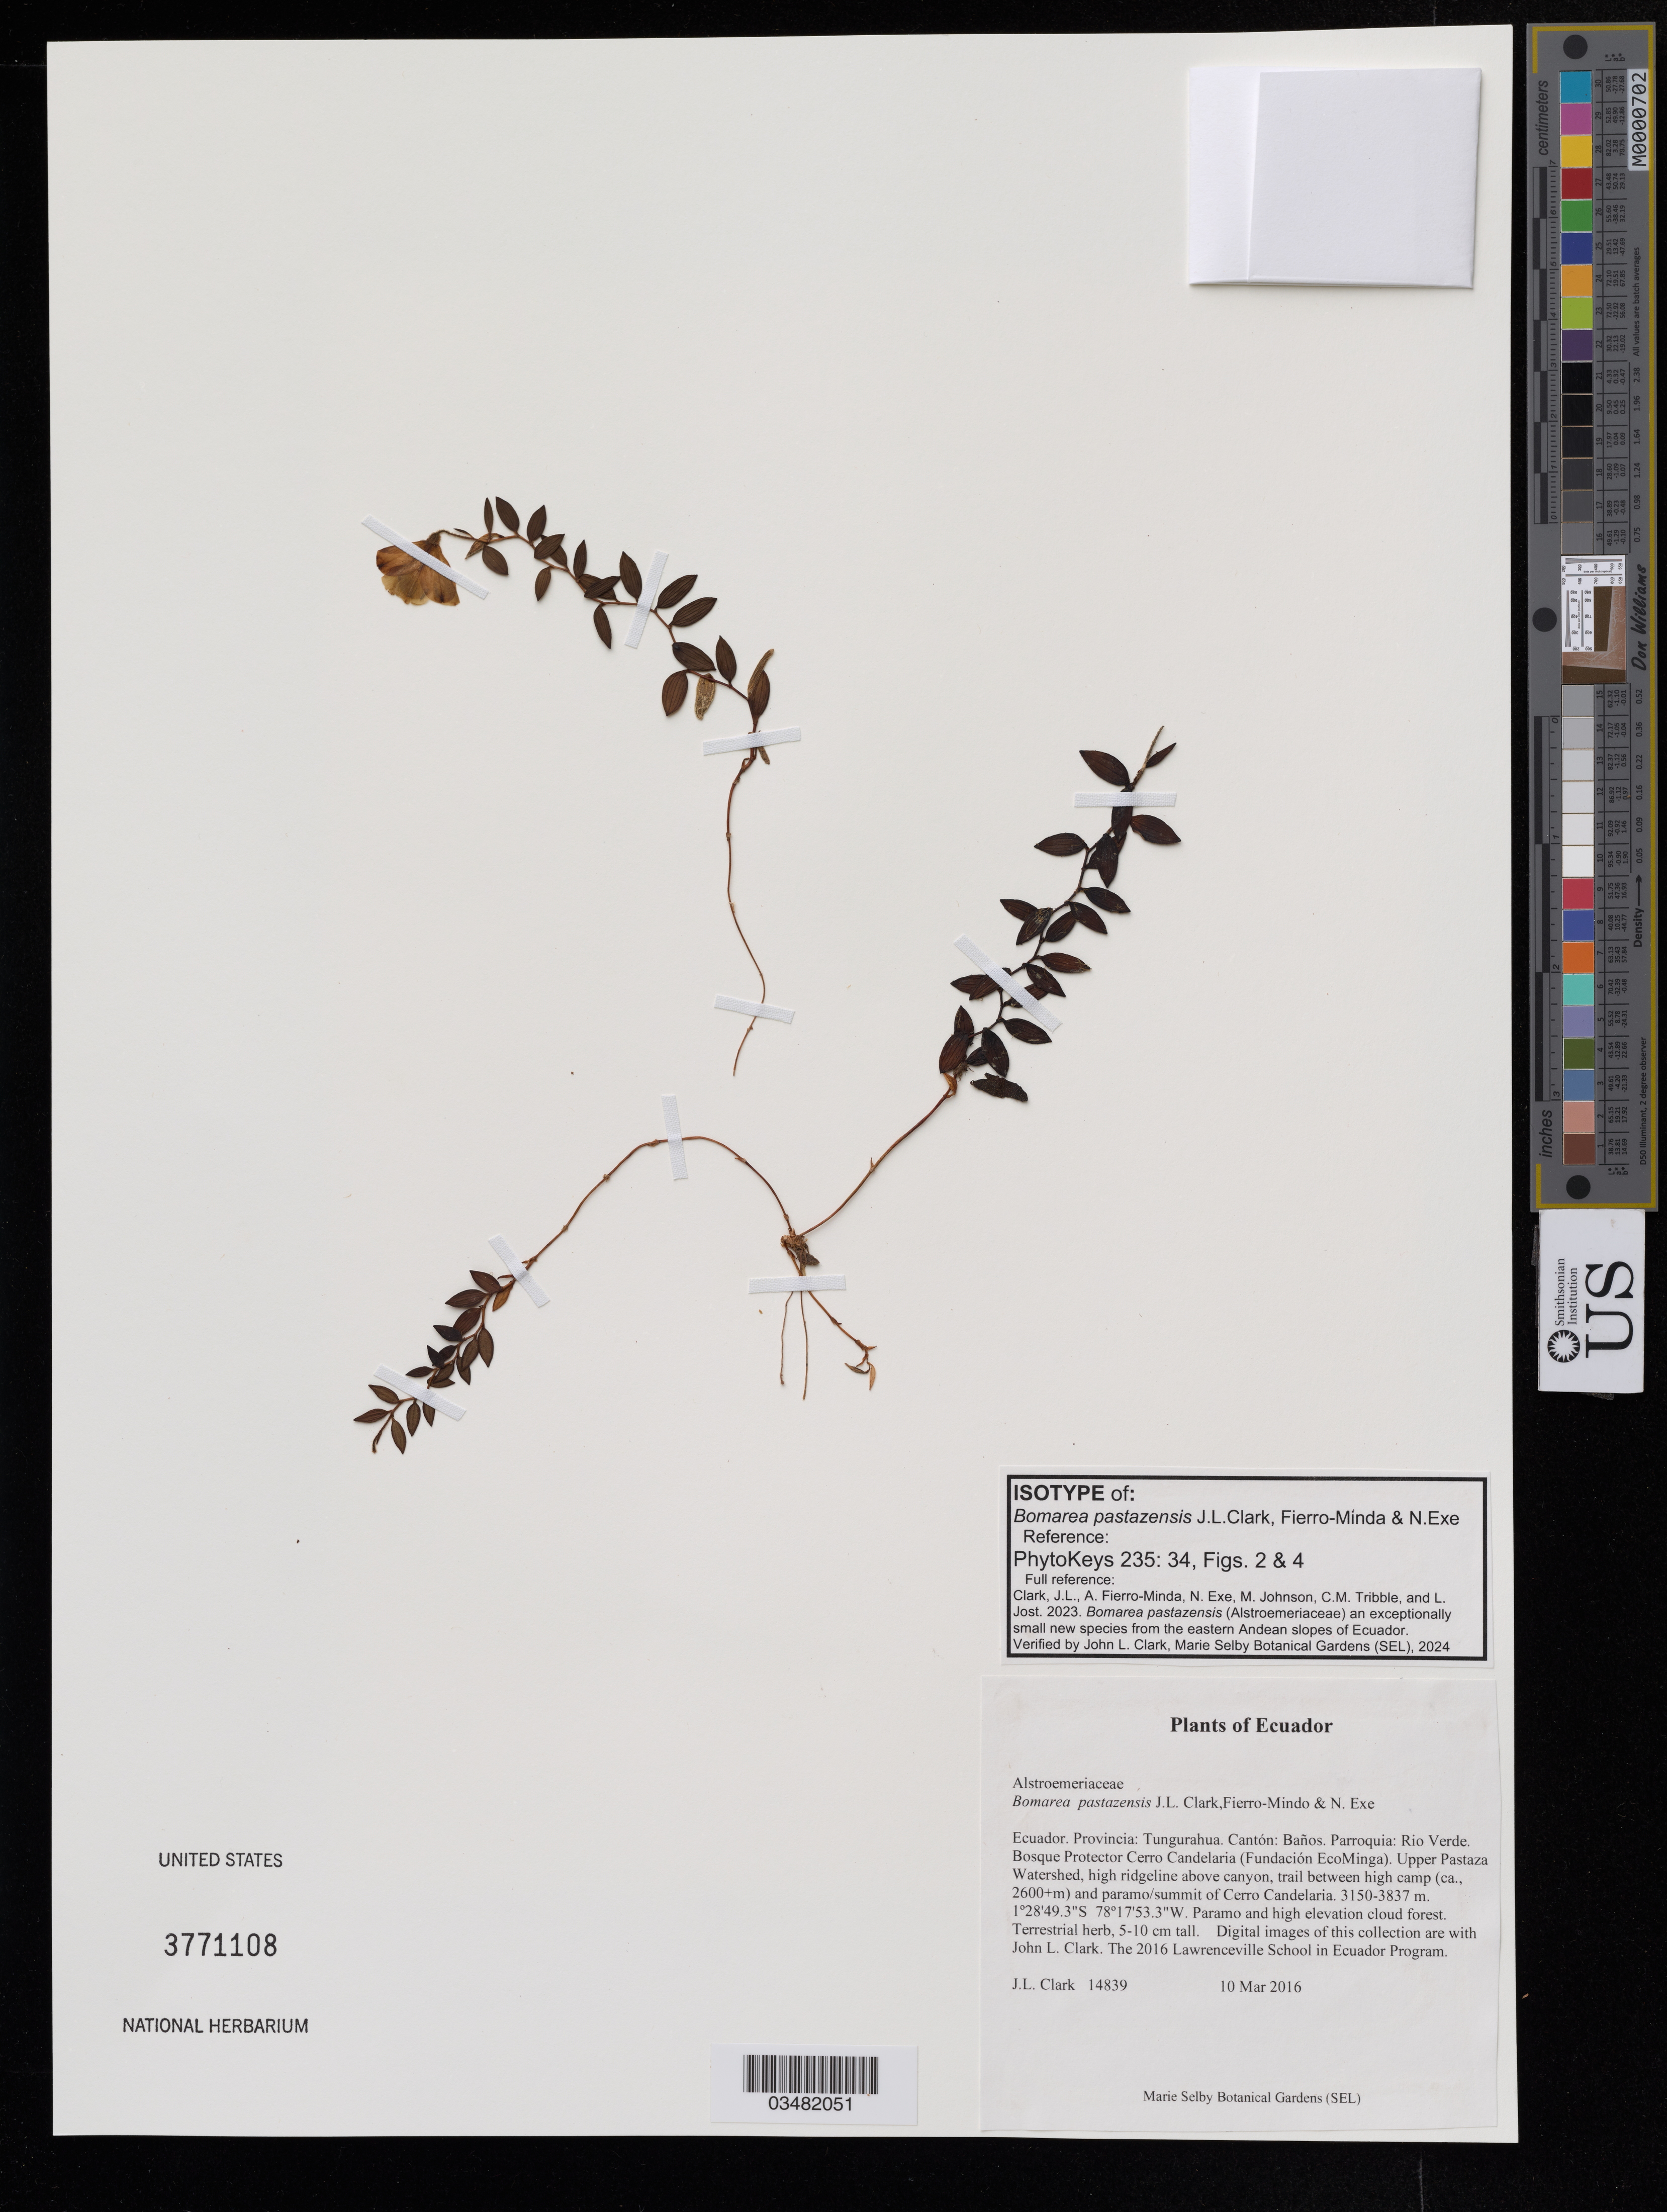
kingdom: Plantae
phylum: Tracheophyta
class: Liliopsida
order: Liliales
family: Alstroemeriaceae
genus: Bomarea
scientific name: Bomarea pastazensis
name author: J.L. Clark et al.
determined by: Clark, J. L., (SEL), The Marie Selby Botanical Garden (UNITED STATES)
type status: Isotype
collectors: J. L. Clark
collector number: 14839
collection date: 2016-03-10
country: Ecuador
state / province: Tungurahua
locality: Cantón Baños, Parroquia Río Verde, Cerro Candelaria Reserve (Fundación EcoMinga), upper Pastaza watershed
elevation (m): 3642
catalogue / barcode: US 3771108